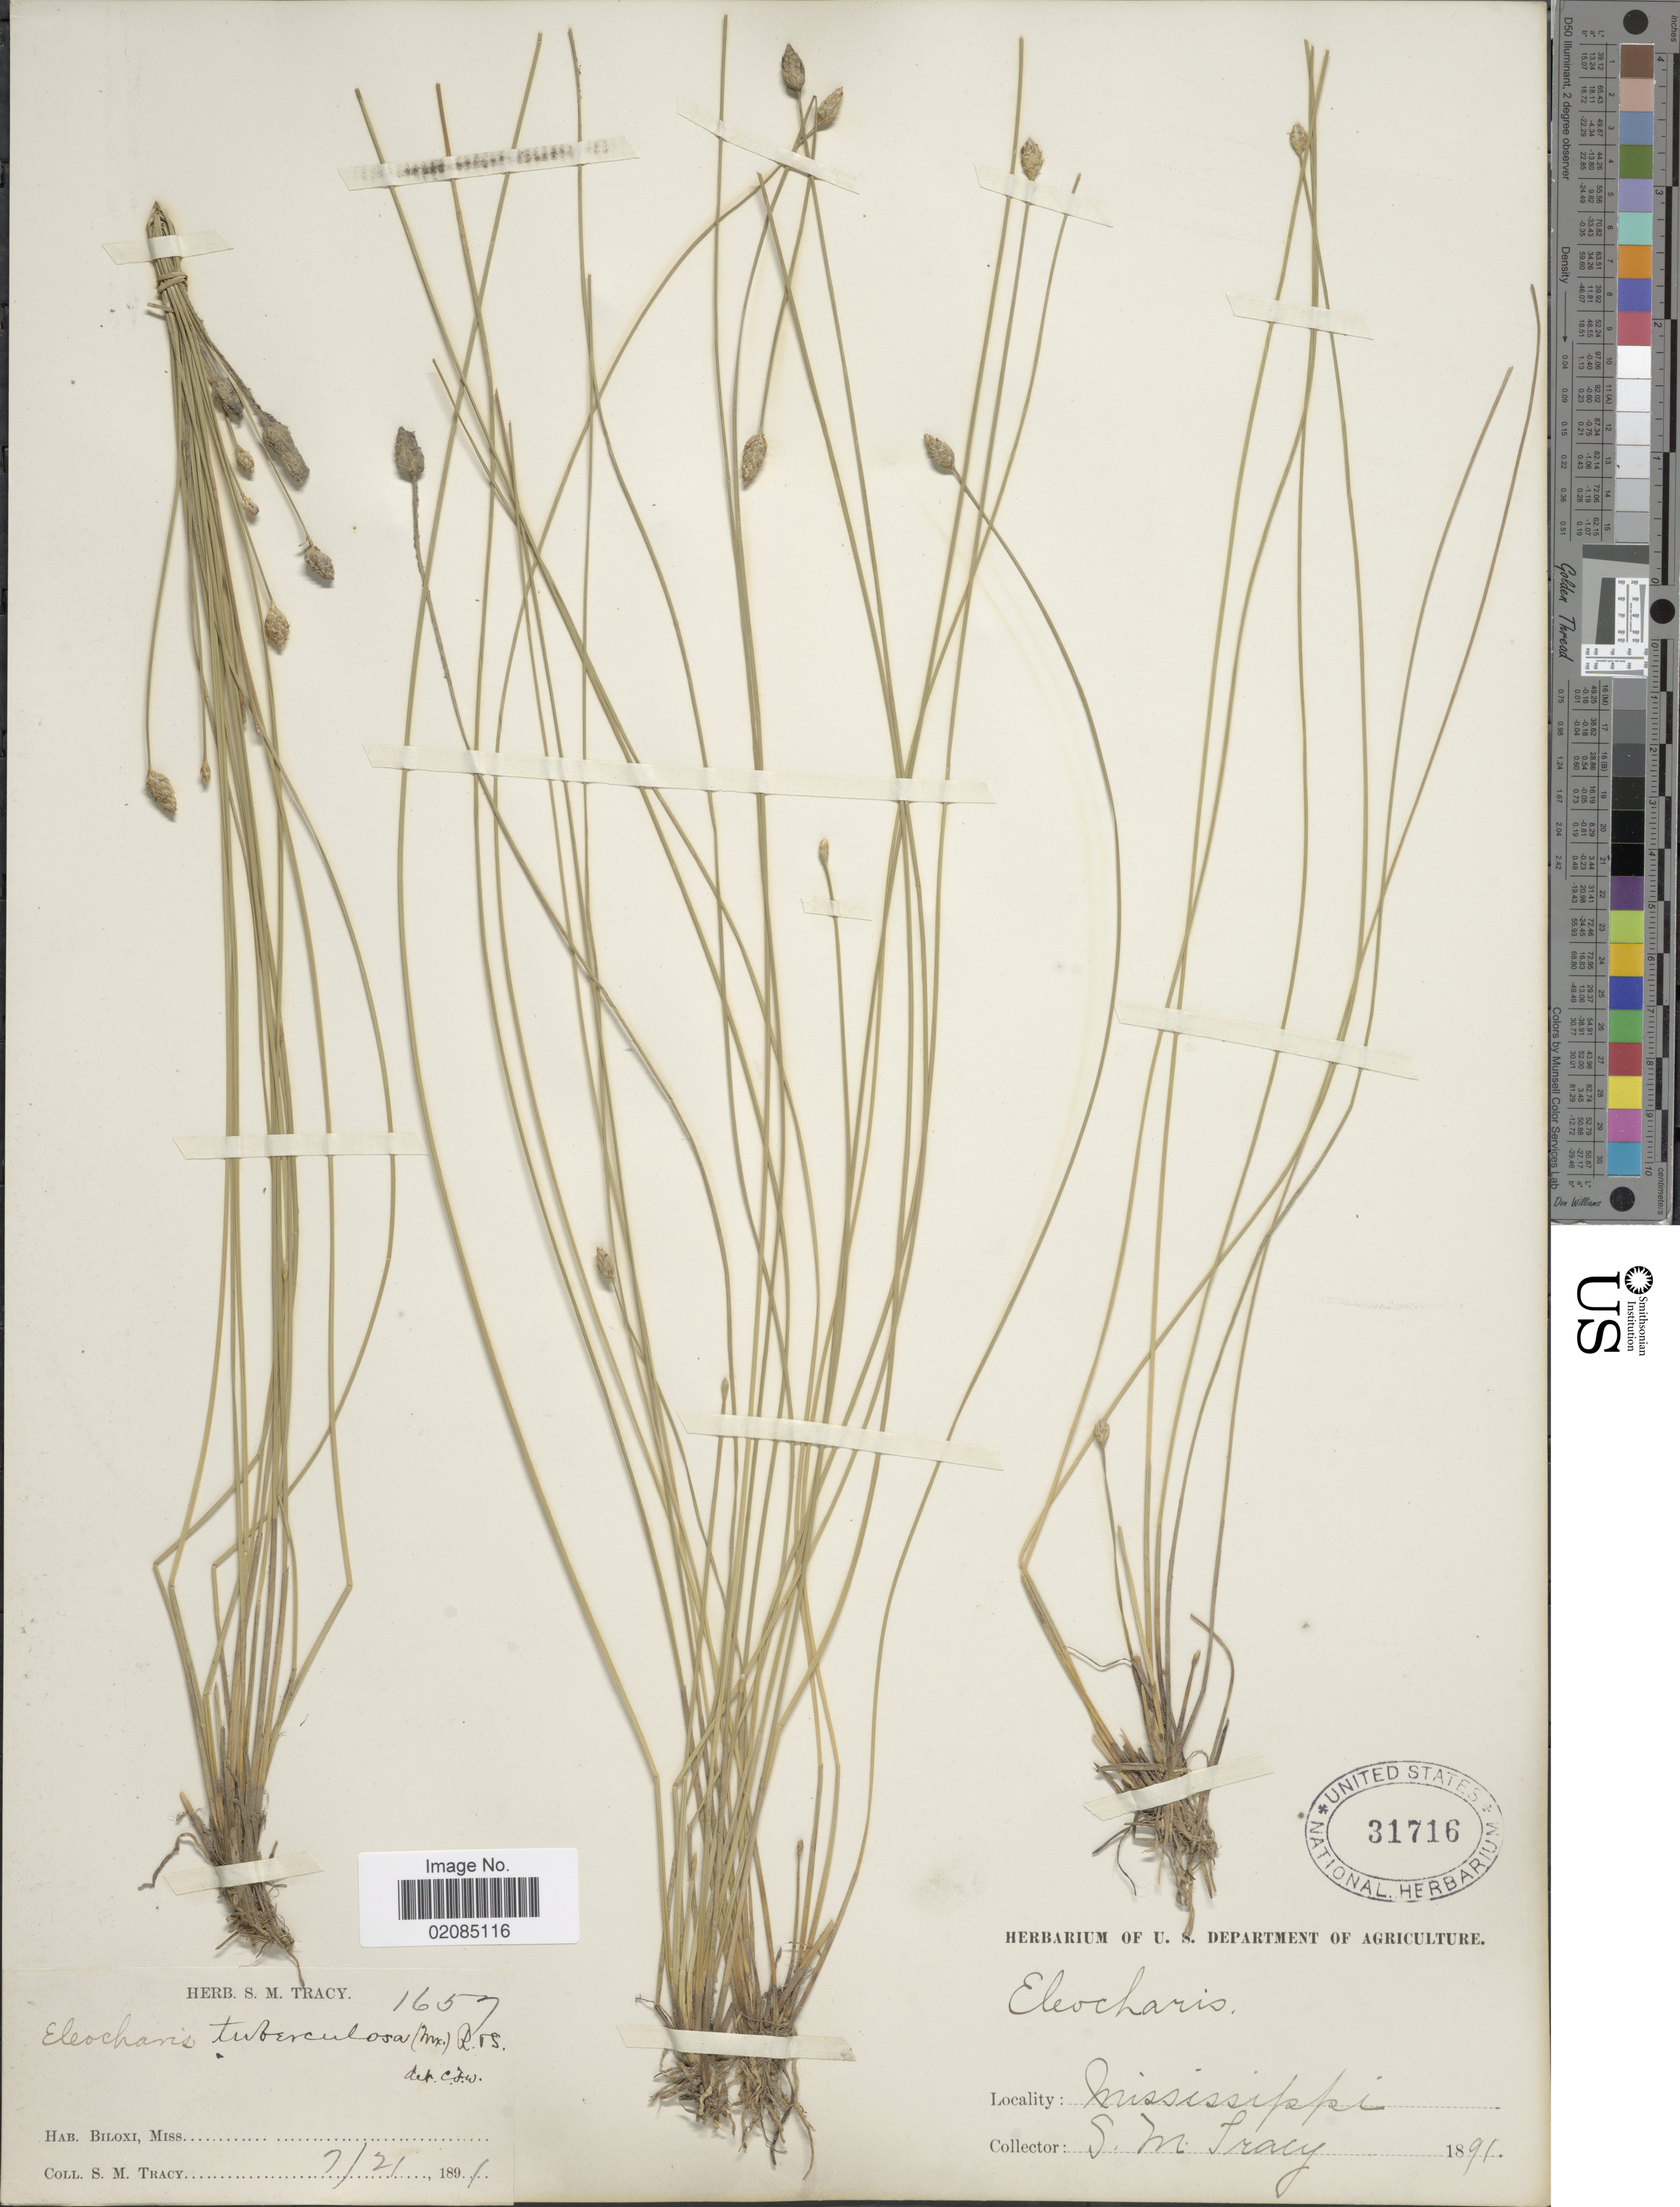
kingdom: Plantae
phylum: Tracheophyta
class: Liliopsida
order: Poales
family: Cyperaceae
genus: Eleocharis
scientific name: Eleocharis tuberculosa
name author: (Michx.) Roem. & Schult.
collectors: S. M. Tracy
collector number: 1657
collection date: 1891-07-21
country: United States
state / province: Mississippi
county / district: Harrison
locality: Biloxi.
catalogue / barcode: US 31716